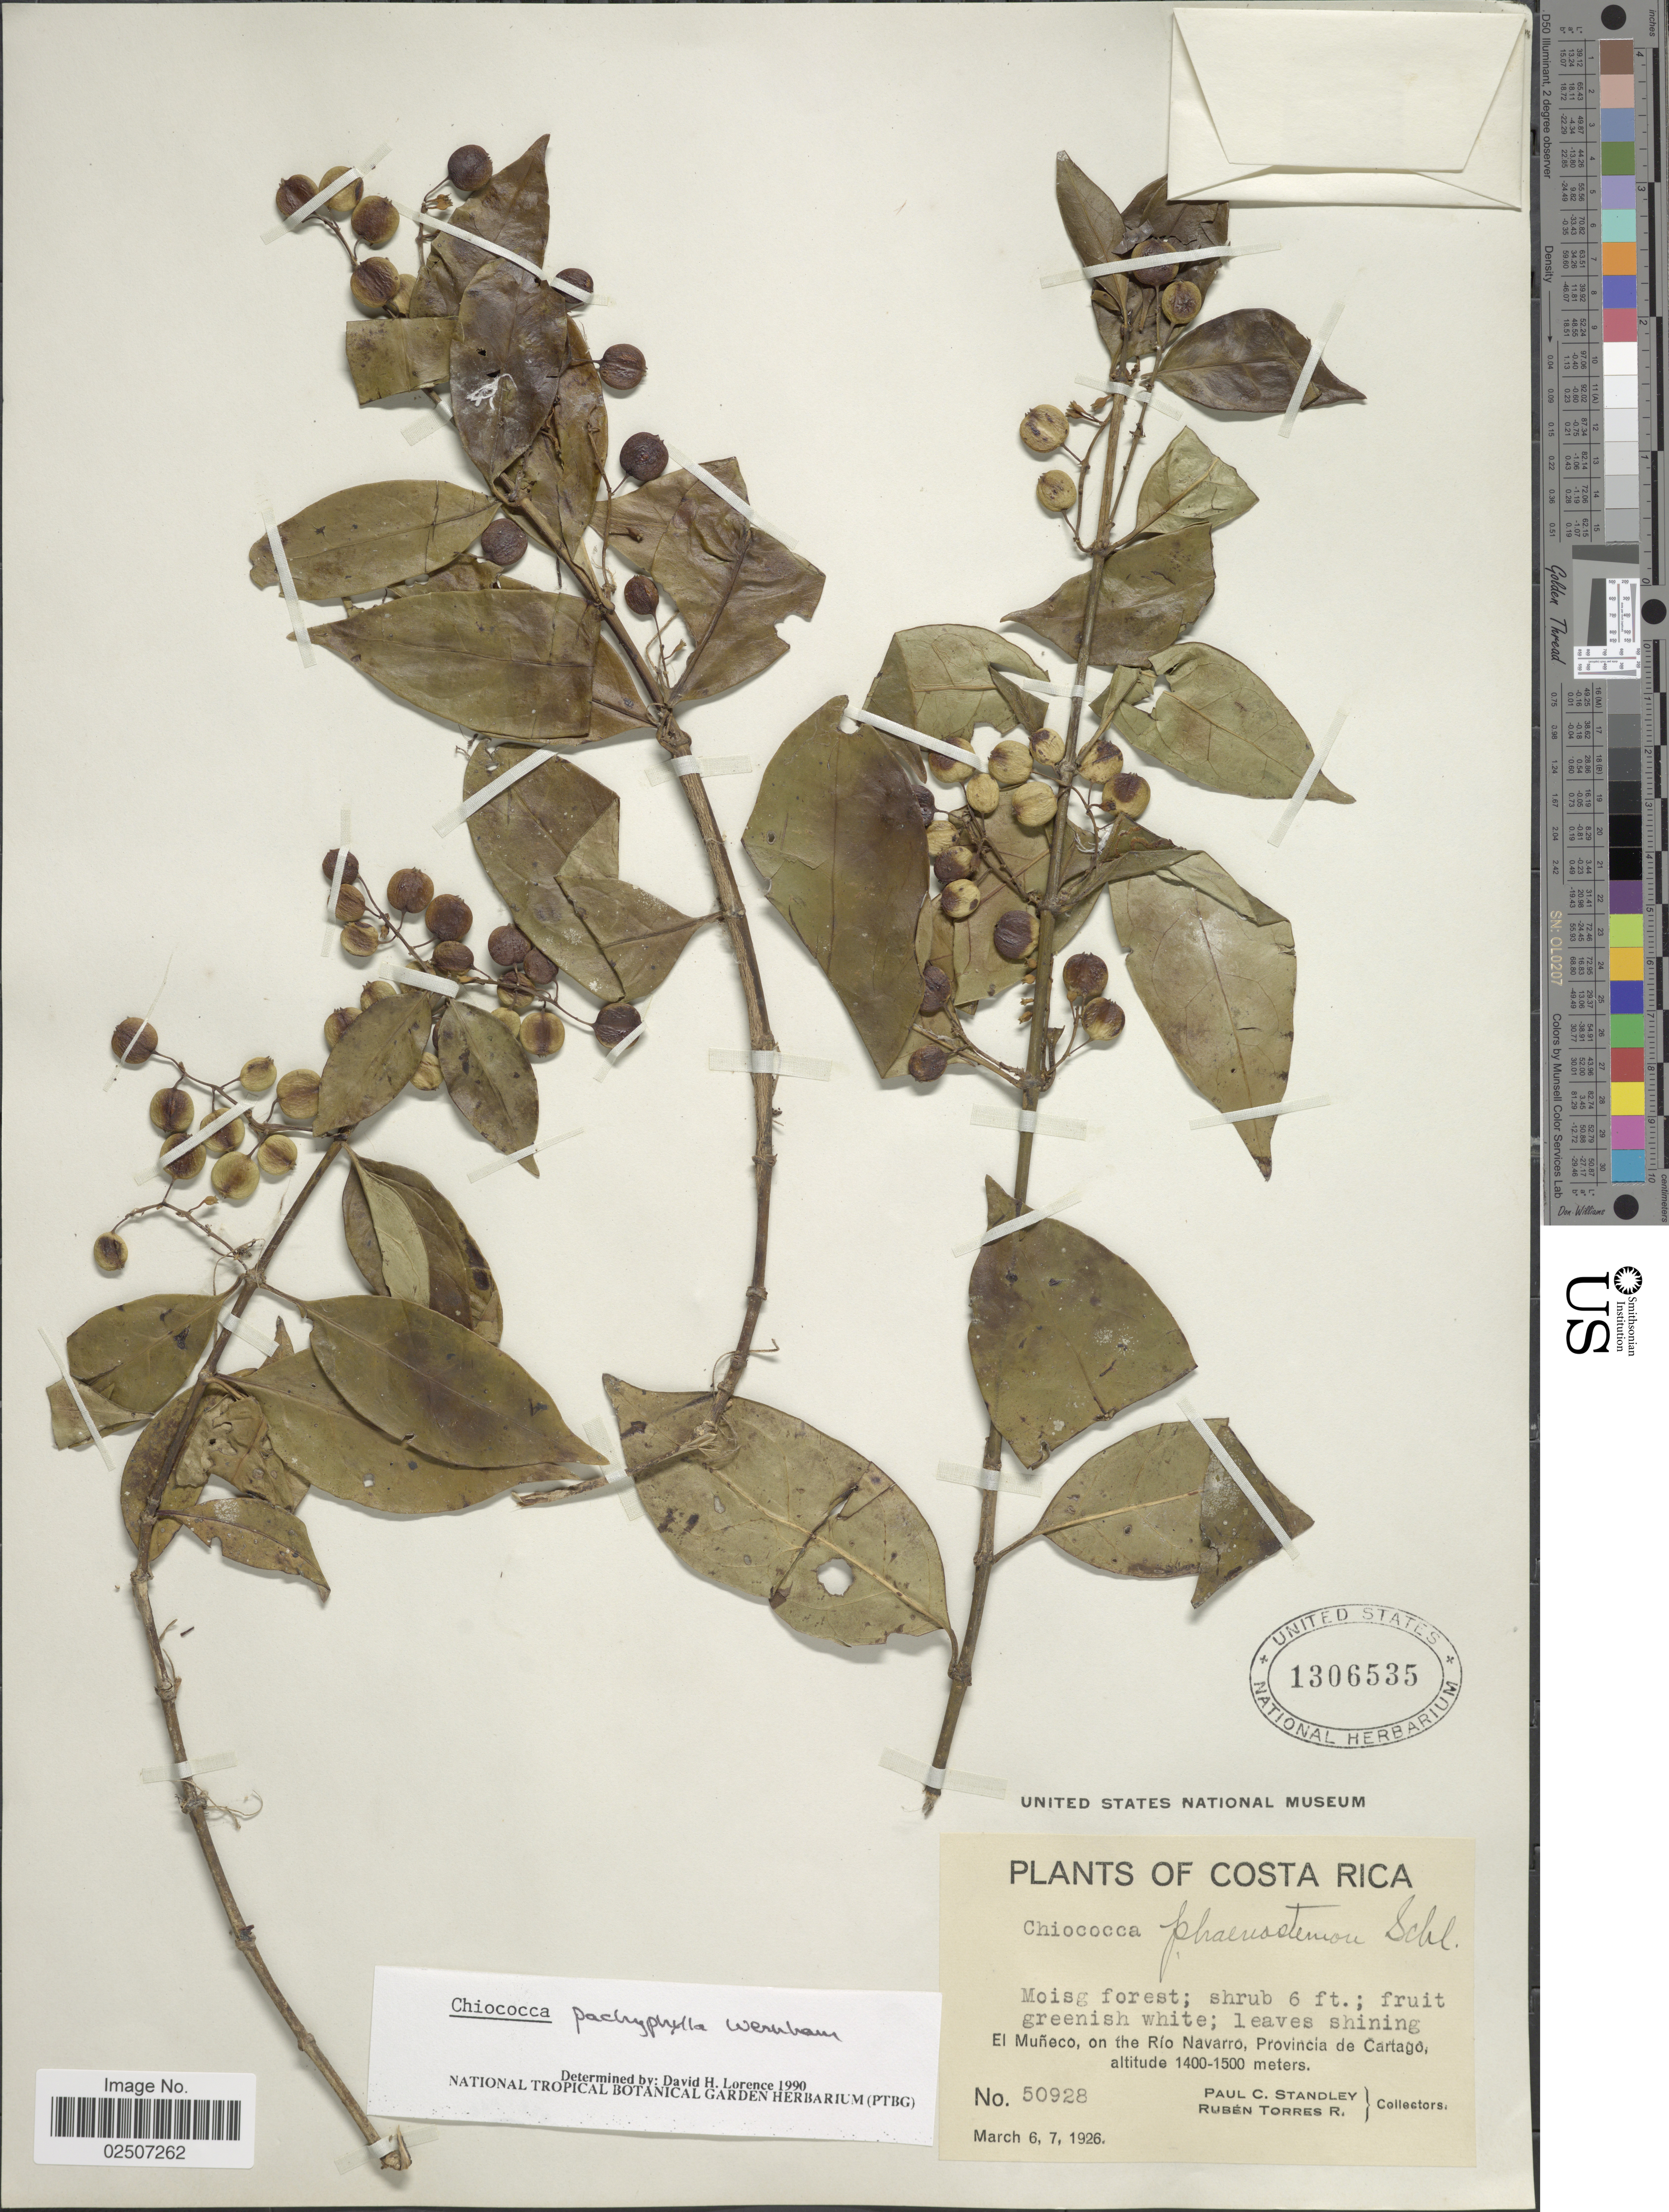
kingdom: Plantae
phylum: Tracheophyta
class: Magnoliopsida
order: Gentianales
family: Rubiaceae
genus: Chiococca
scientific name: Chiococca pachyphylla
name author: Wernham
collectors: P. C. Standley & R. Torres Rojas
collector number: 50928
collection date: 1926-03-06/1926-03-07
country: Costa Rica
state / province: Cartago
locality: El Muneco, on the Rio Navarro, Provincia de Cartago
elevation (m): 1400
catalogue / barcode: US 1306535